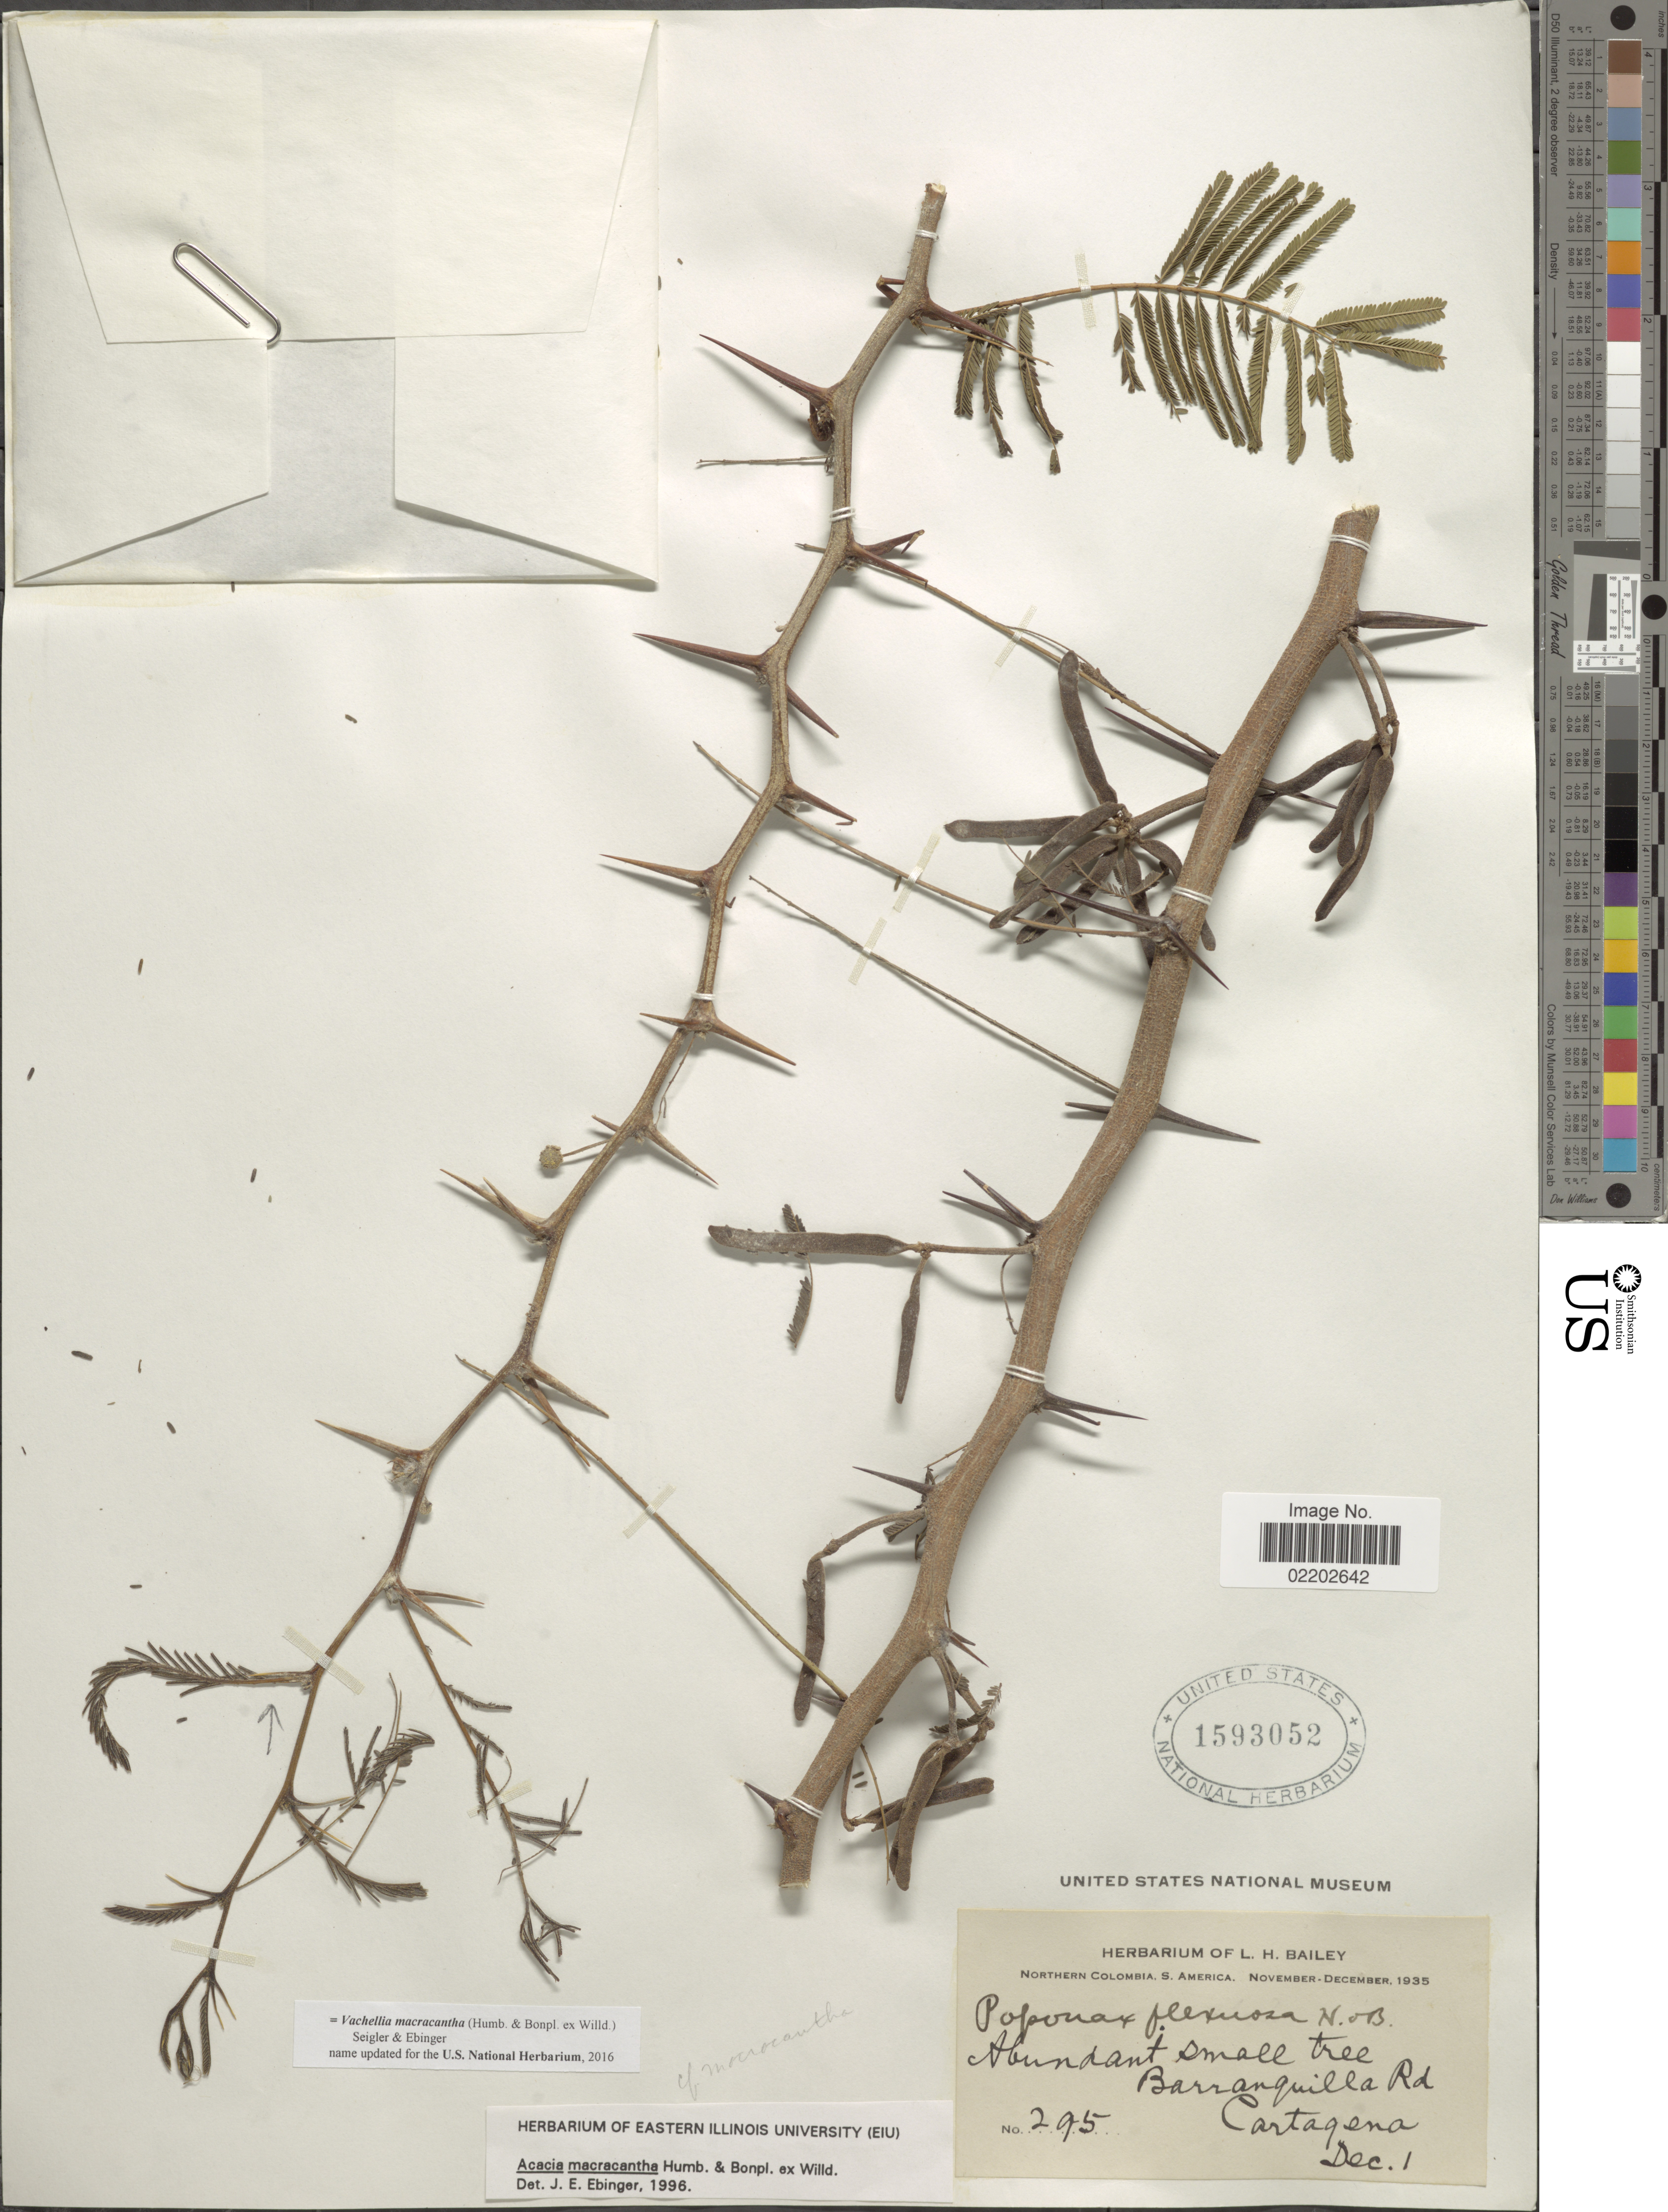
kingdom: Plantae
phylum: Tracheophyta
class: Magnoliopsida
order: Fabales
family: Fabaceae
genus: Vachellia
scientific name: Vachellia macracantha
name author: (Humb. & Bonpl. ex Willd.) Seigler & Ebinger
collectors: ex herb. L. H. Bailey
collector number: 295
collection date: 1935-12-01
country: Colombia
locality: Northern Colombia. S. America. Barranquilla Rd, Cartagena.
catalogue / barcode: US 1593052